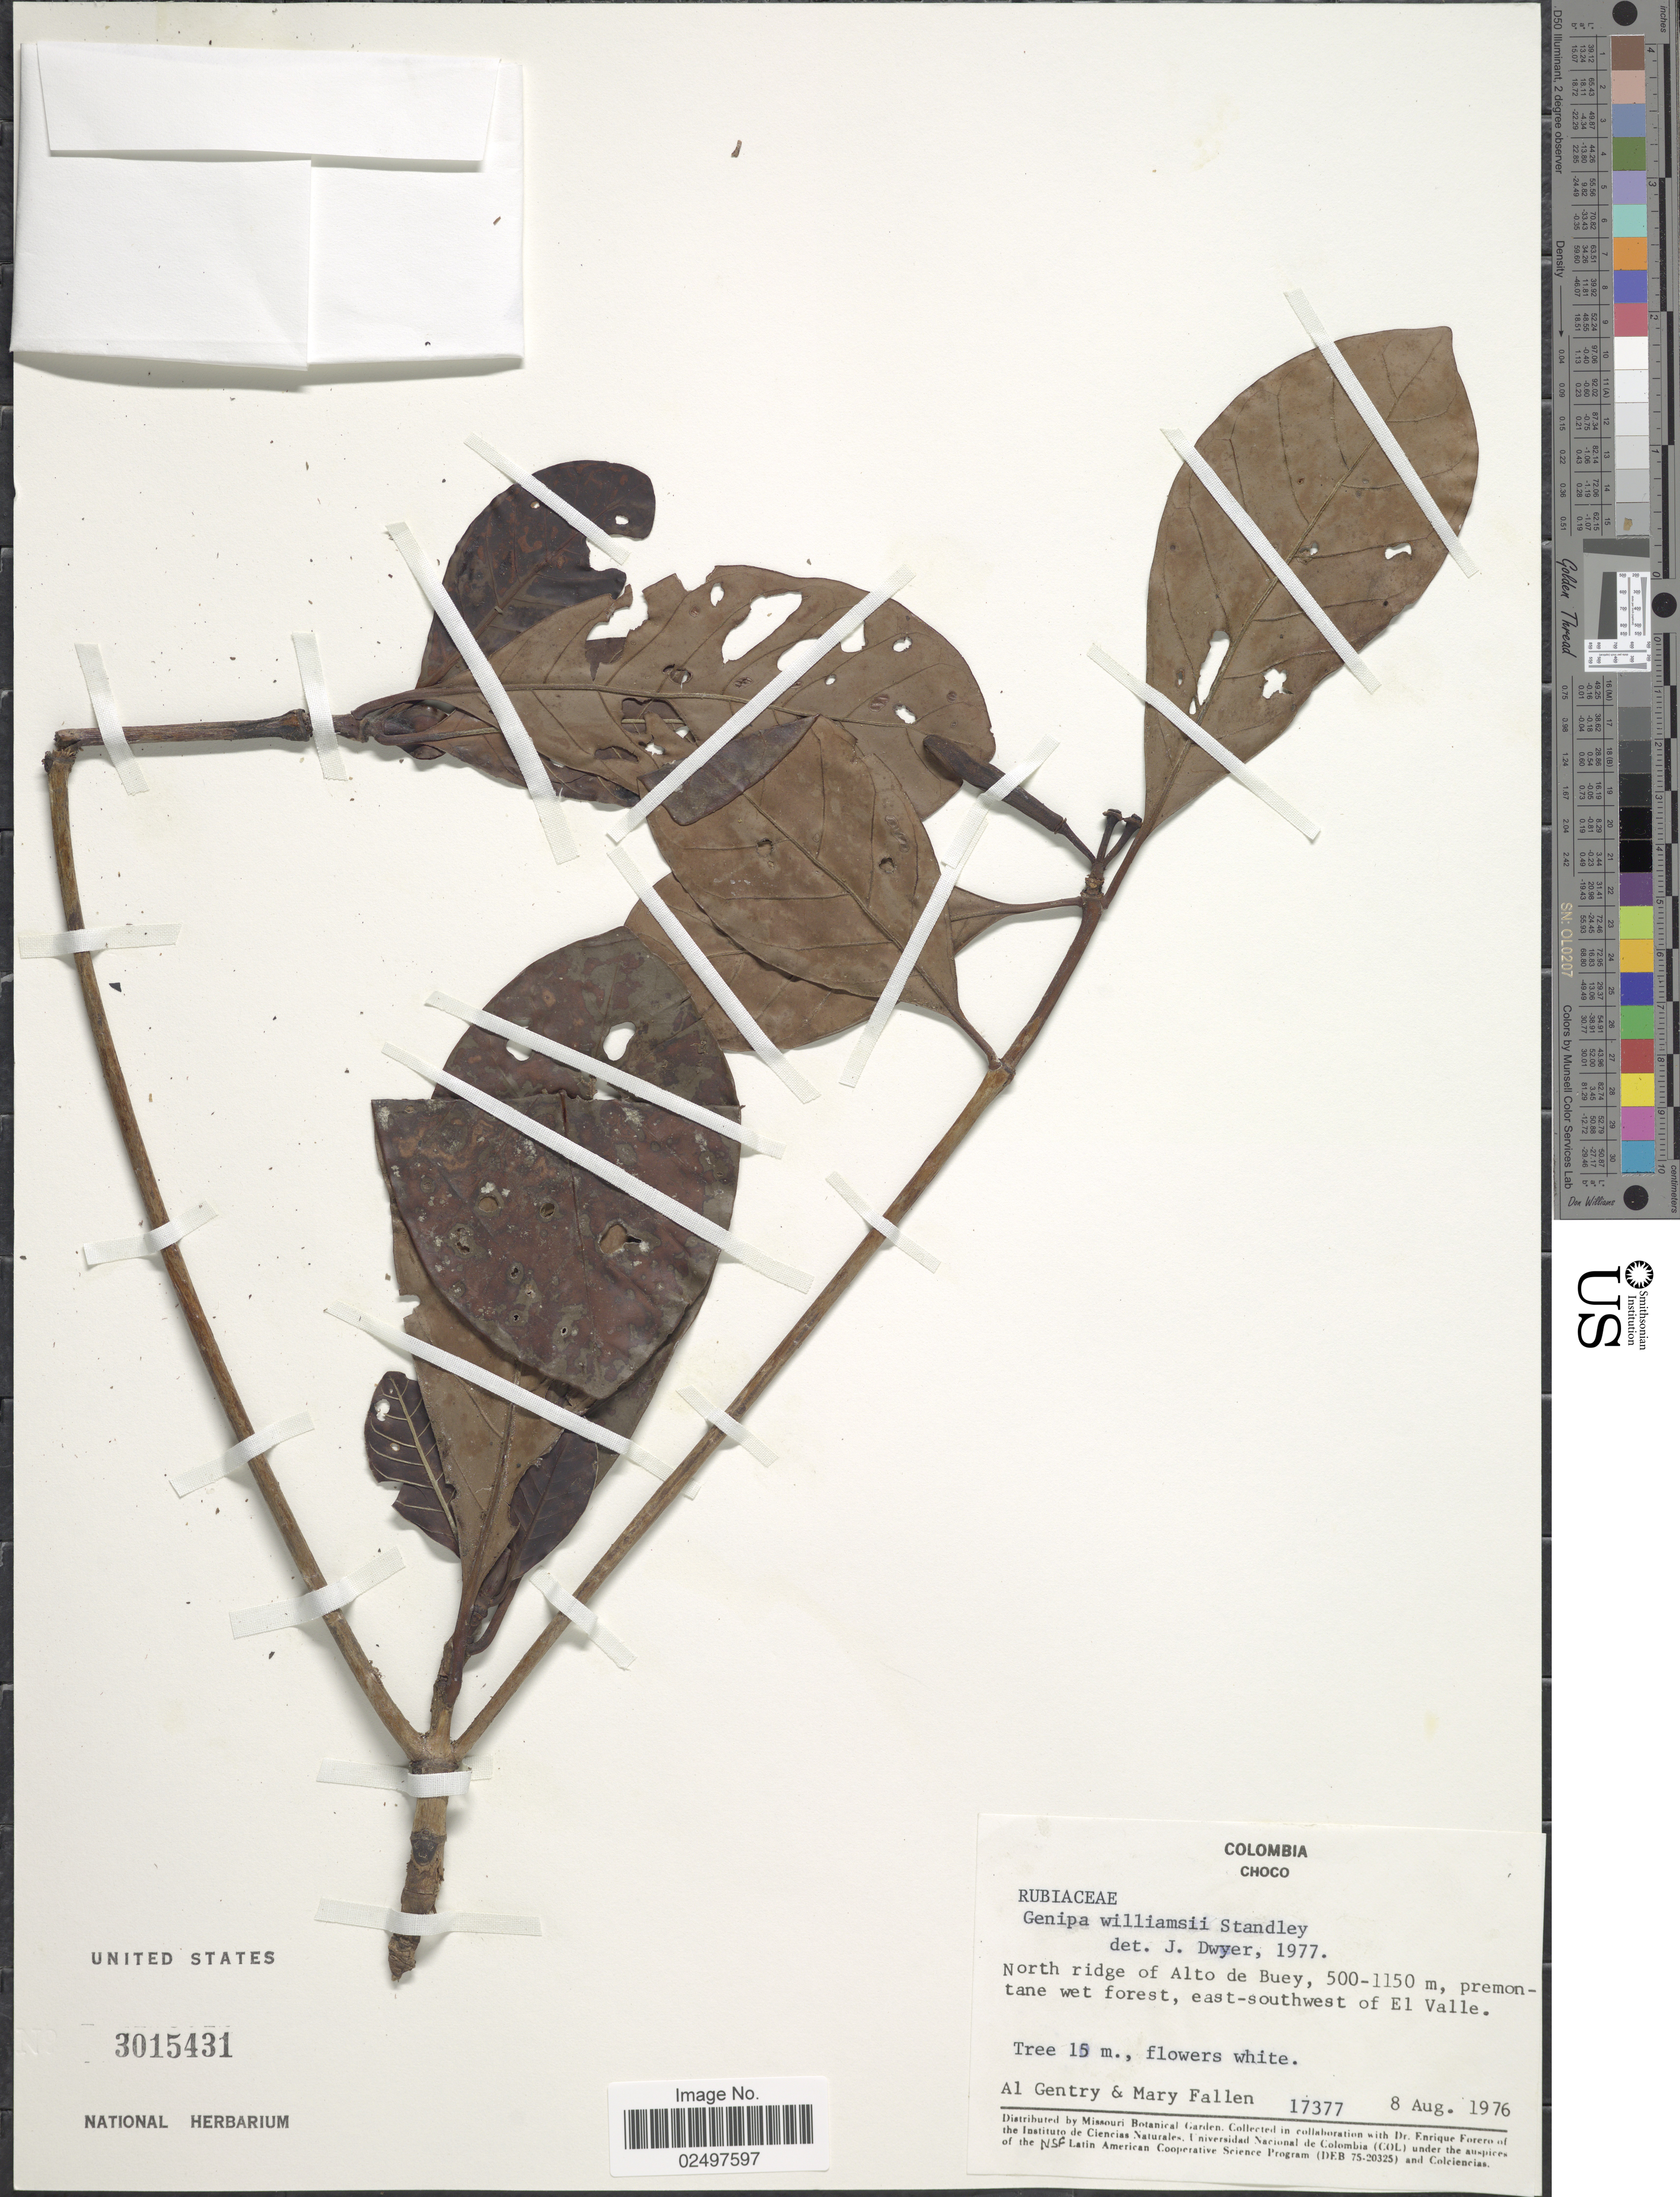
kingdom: Plantae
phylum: Tracheophyta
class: Magnoliopsida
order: Gentianales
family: Rubiaceae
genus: Genipa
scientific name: Genipa spruceana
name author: Steyerm.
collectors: A. H. Gentry & M. Fallen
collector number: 17377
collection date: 1976-08-08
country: Colombia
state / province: Chocó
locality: North ridge of Alto de Buey, east-southwest of El Valle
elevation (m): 500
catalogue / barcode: US 3015431